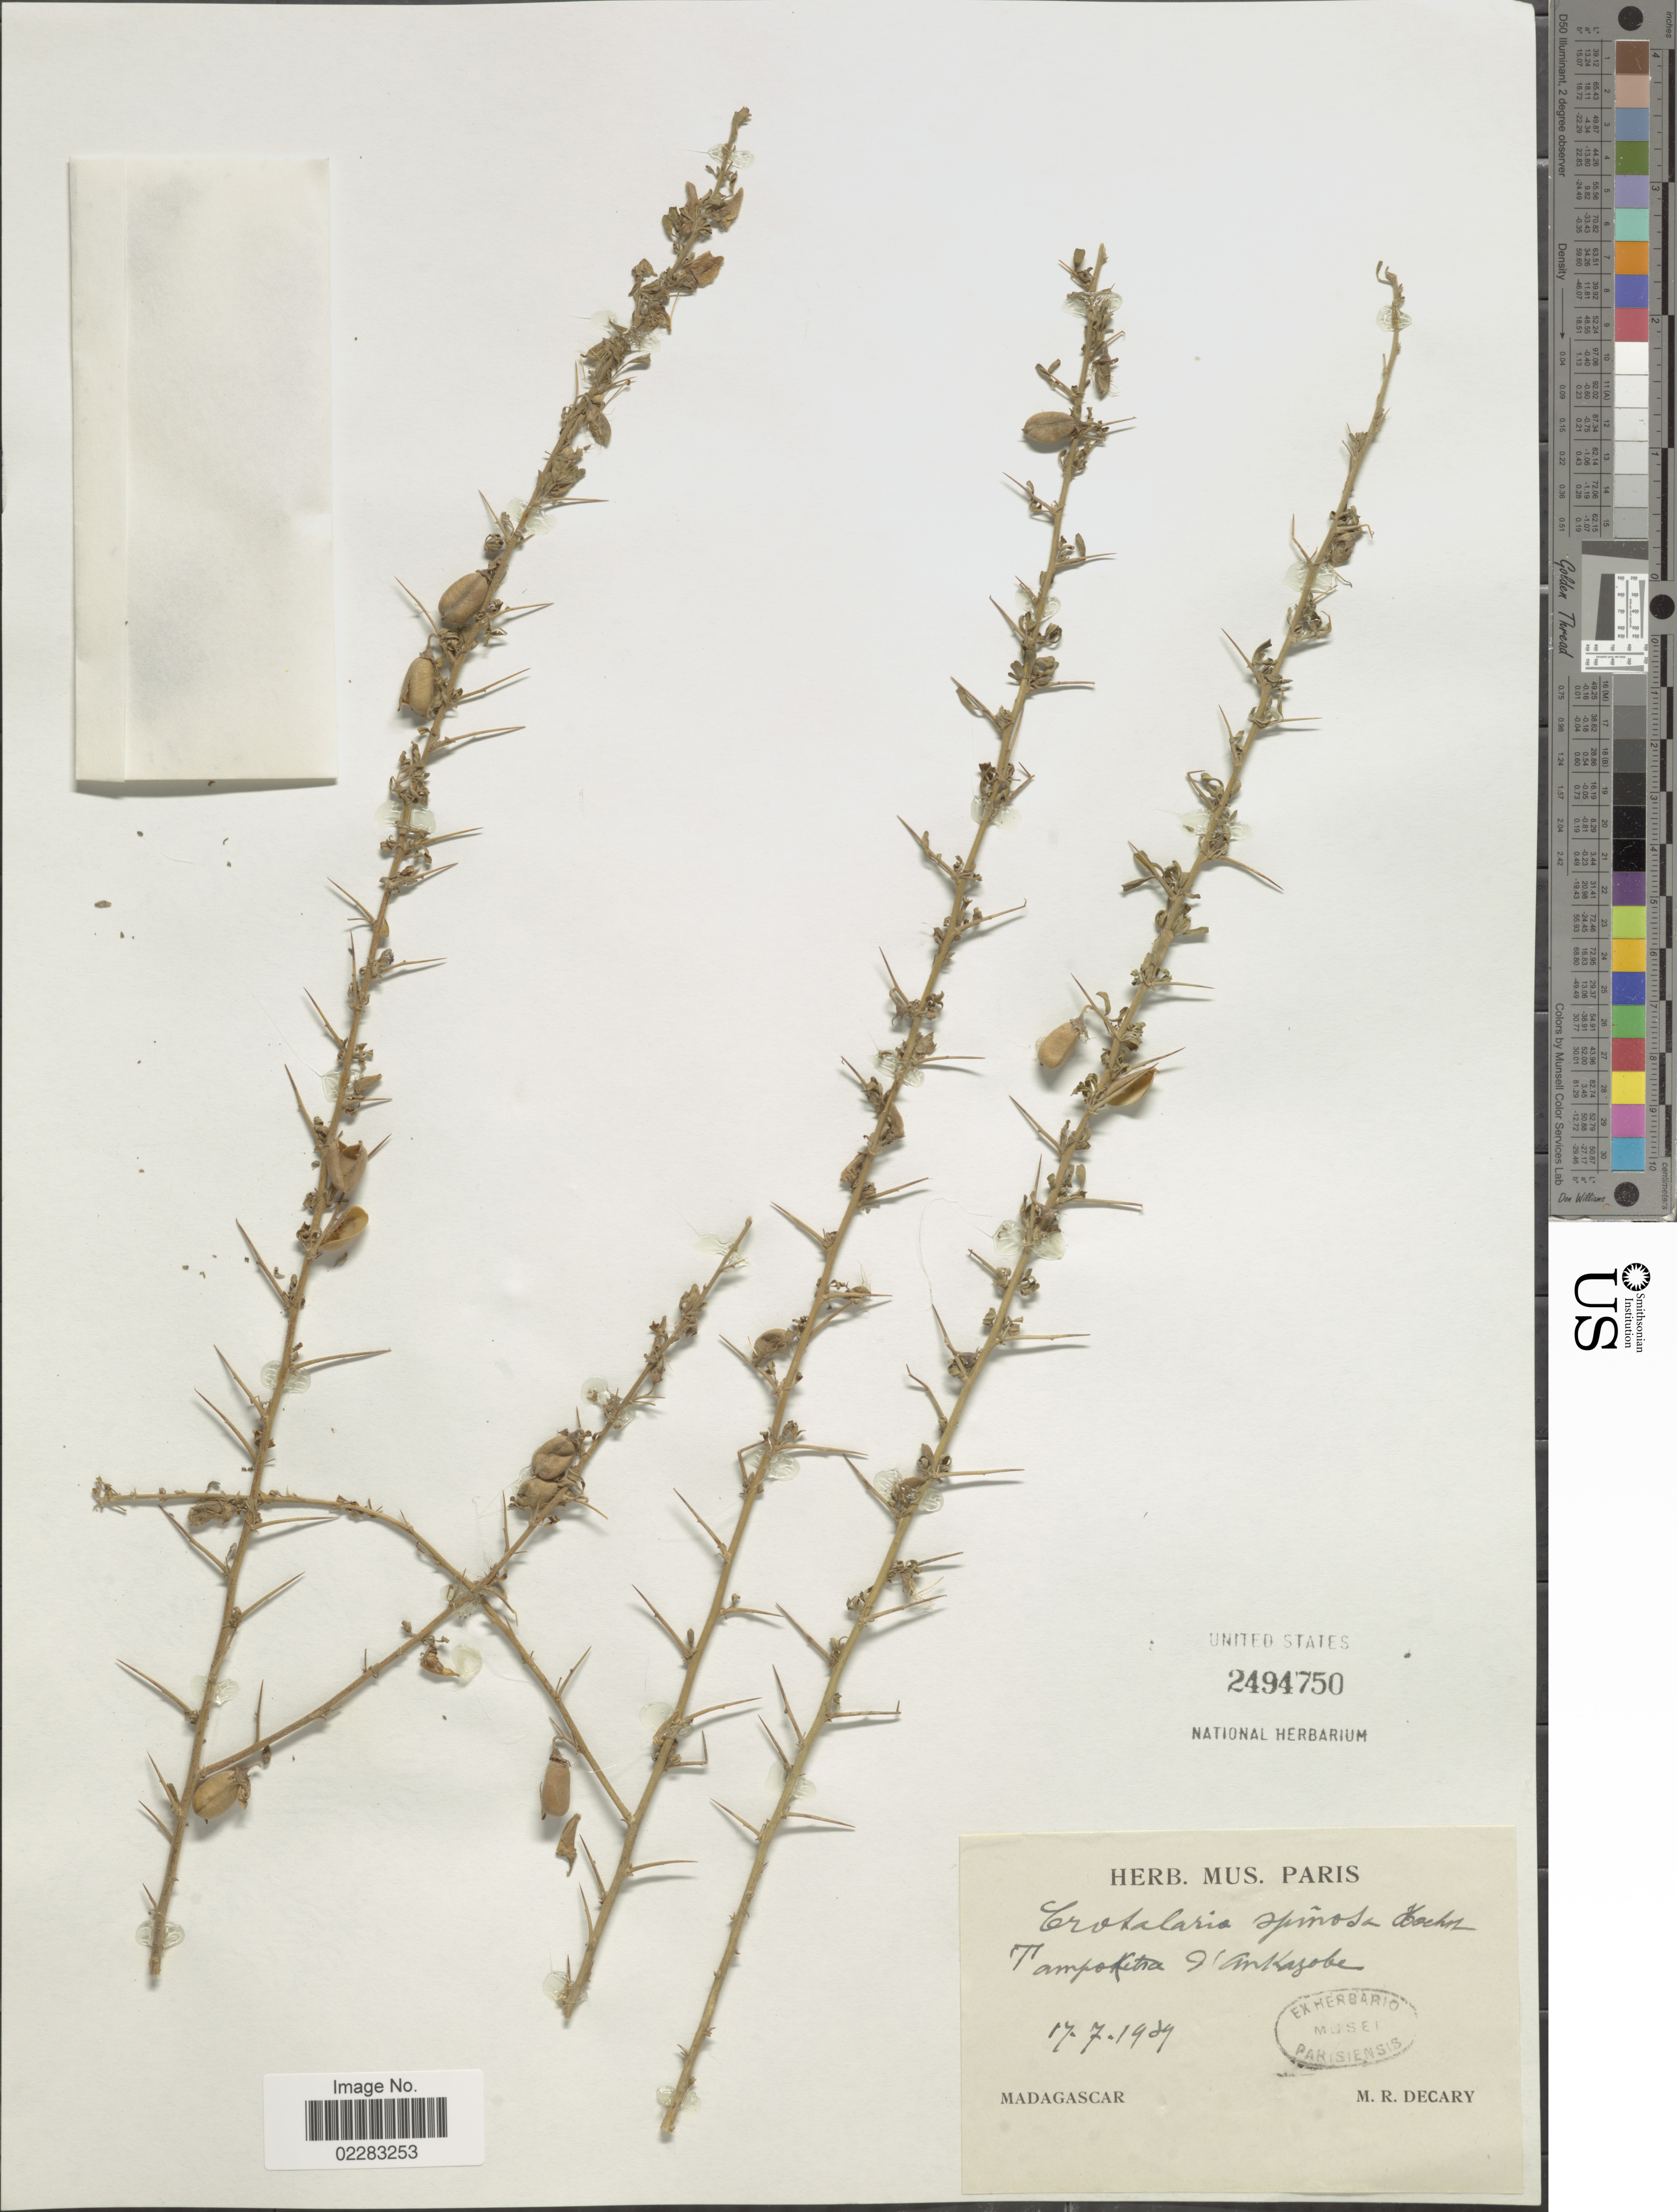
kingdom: Plantae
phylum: Tracheophyta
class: Magnoliopsida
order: Fabales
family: Fabaceae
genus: Crotalaria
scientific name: Crotalaria spinosa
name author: Benth.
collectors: R. Decary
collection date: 1929-07-17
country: Madagascar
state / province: Analamanga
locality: Tampoketsa d'Ankazobe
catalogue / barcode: US 2494750